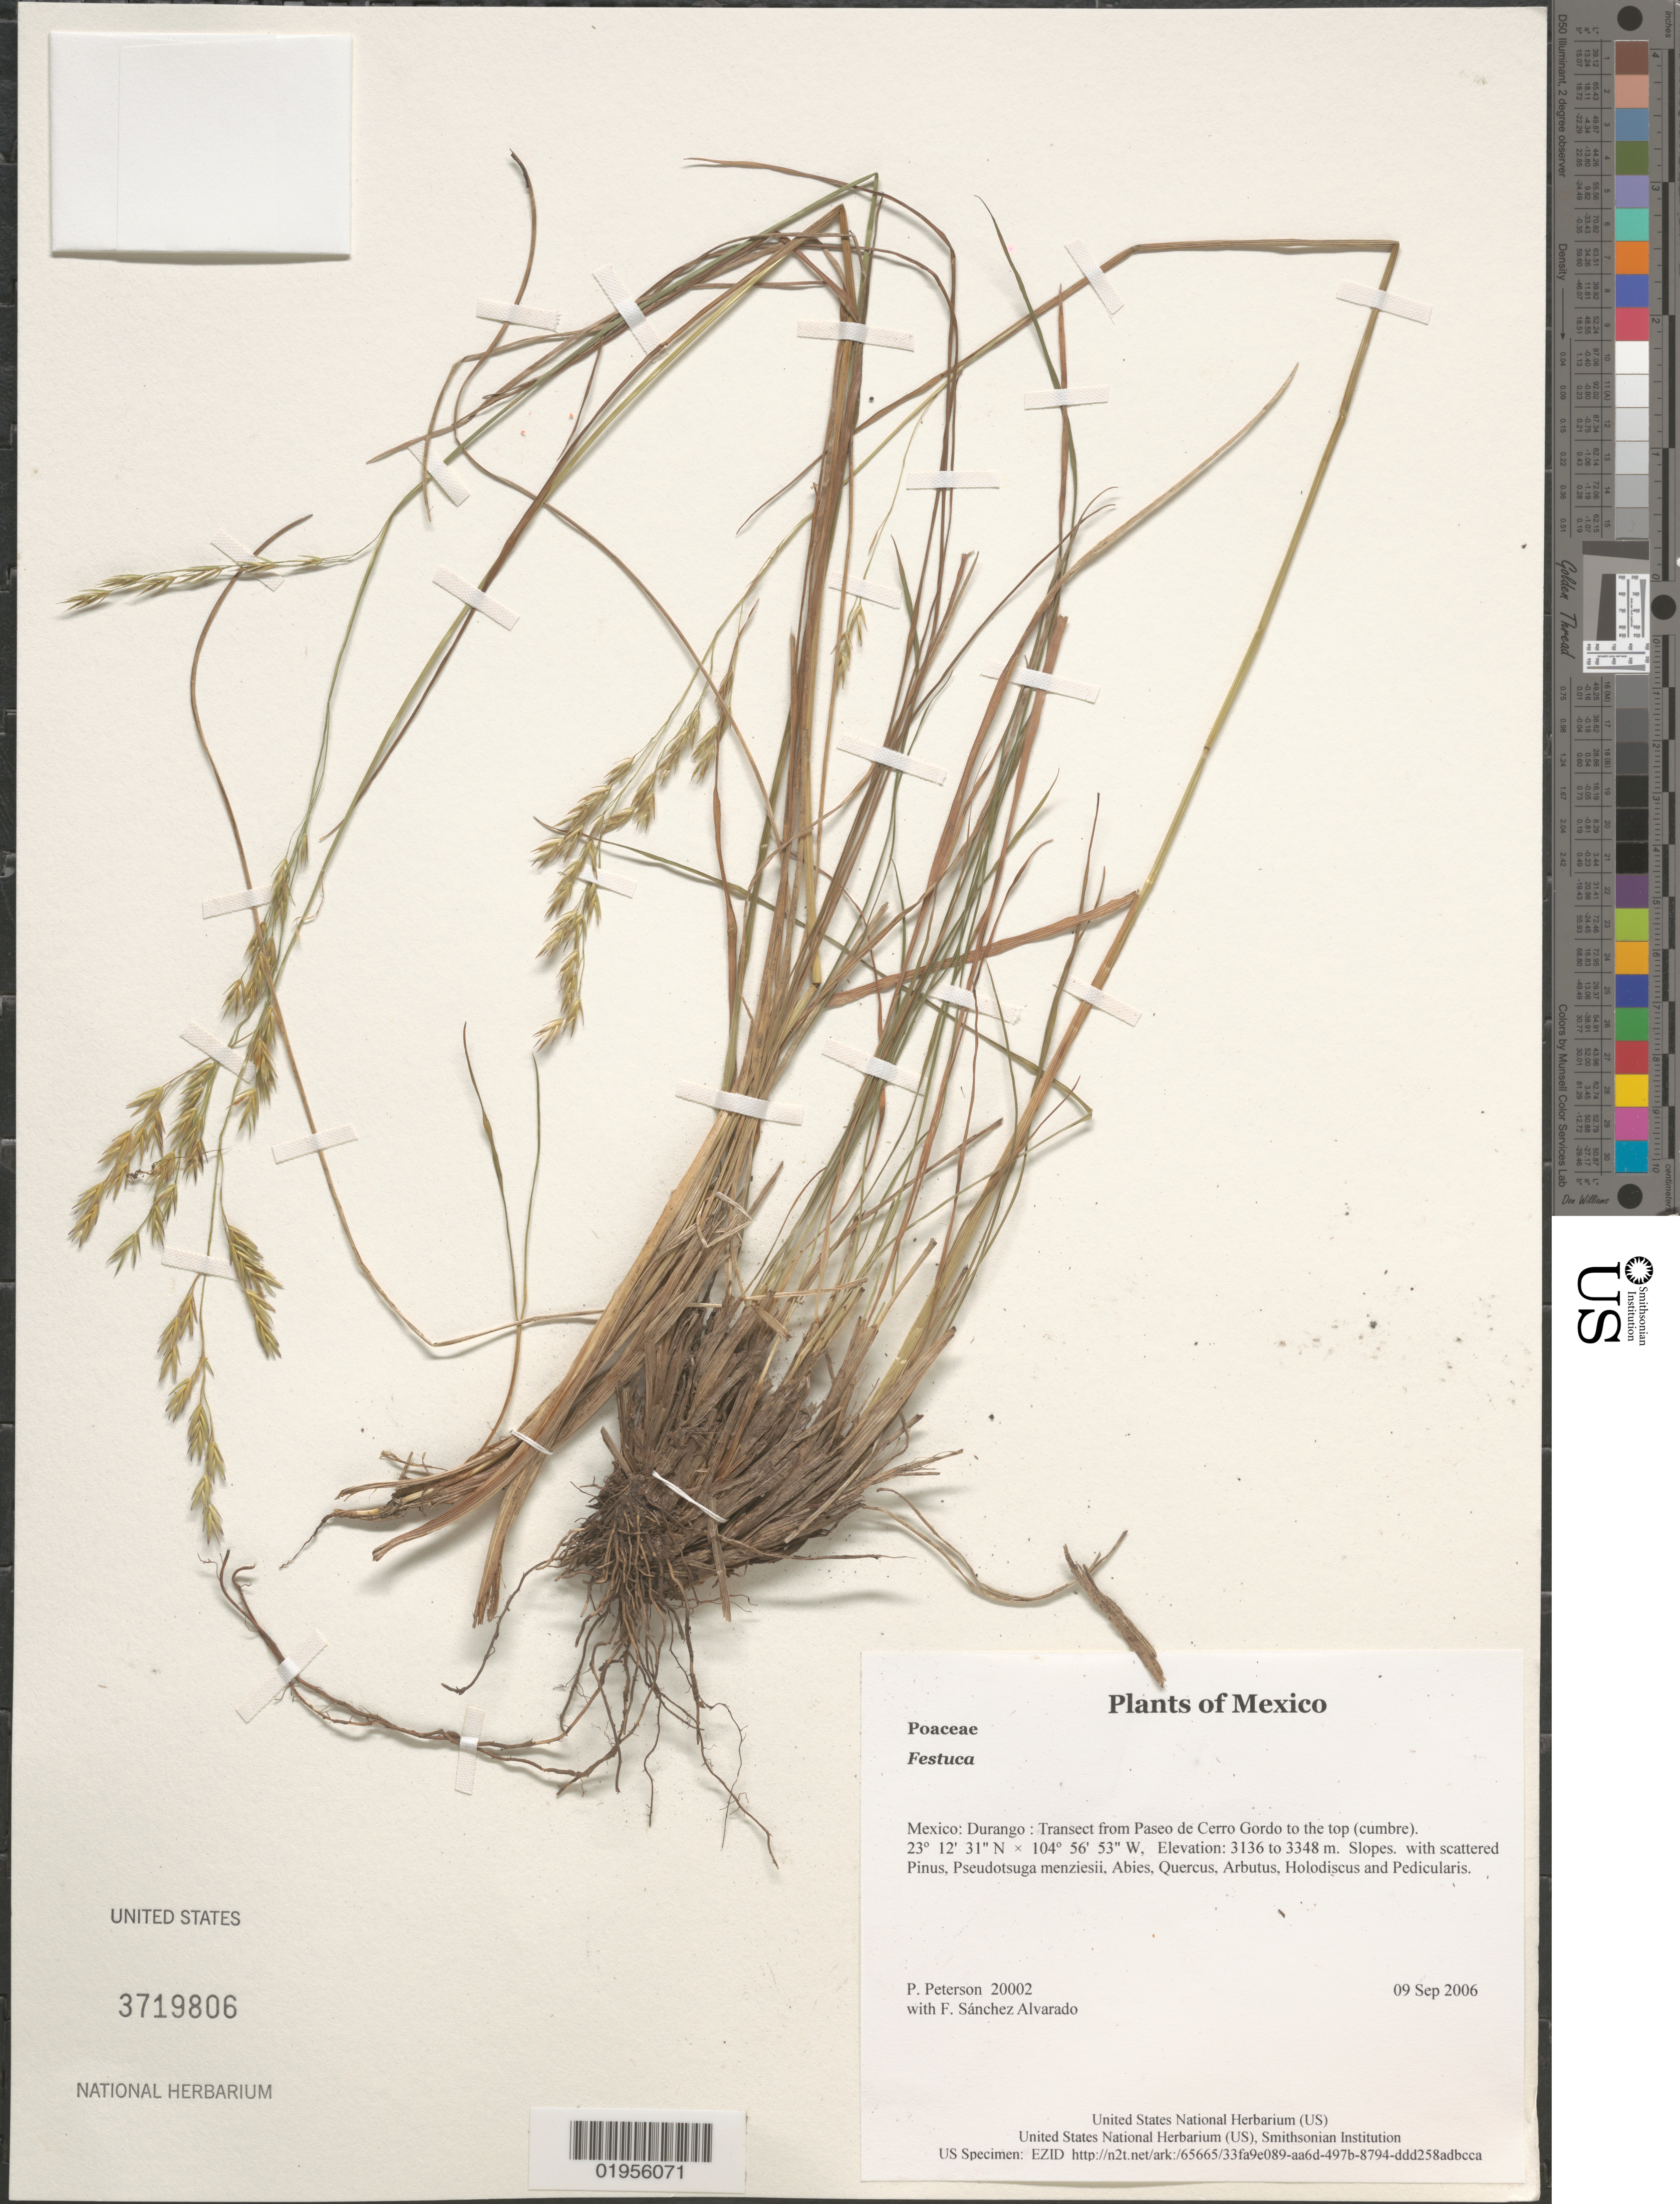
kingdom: Plantae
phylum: Tracheophyta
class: Liliopsida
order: Poales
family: Poaceae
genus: Festuca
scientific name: Festuca sp.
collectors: P. M. Peterson & F. Sánchez Alvarado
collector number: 20002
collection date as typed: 09 Sep 2006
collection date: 2006-09-09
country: Mexico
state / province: Durango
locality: Transect from Paseo de Cerro Gordo to the top (cumbre).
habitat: Slopes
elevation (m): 3136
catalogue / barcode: US 3719806